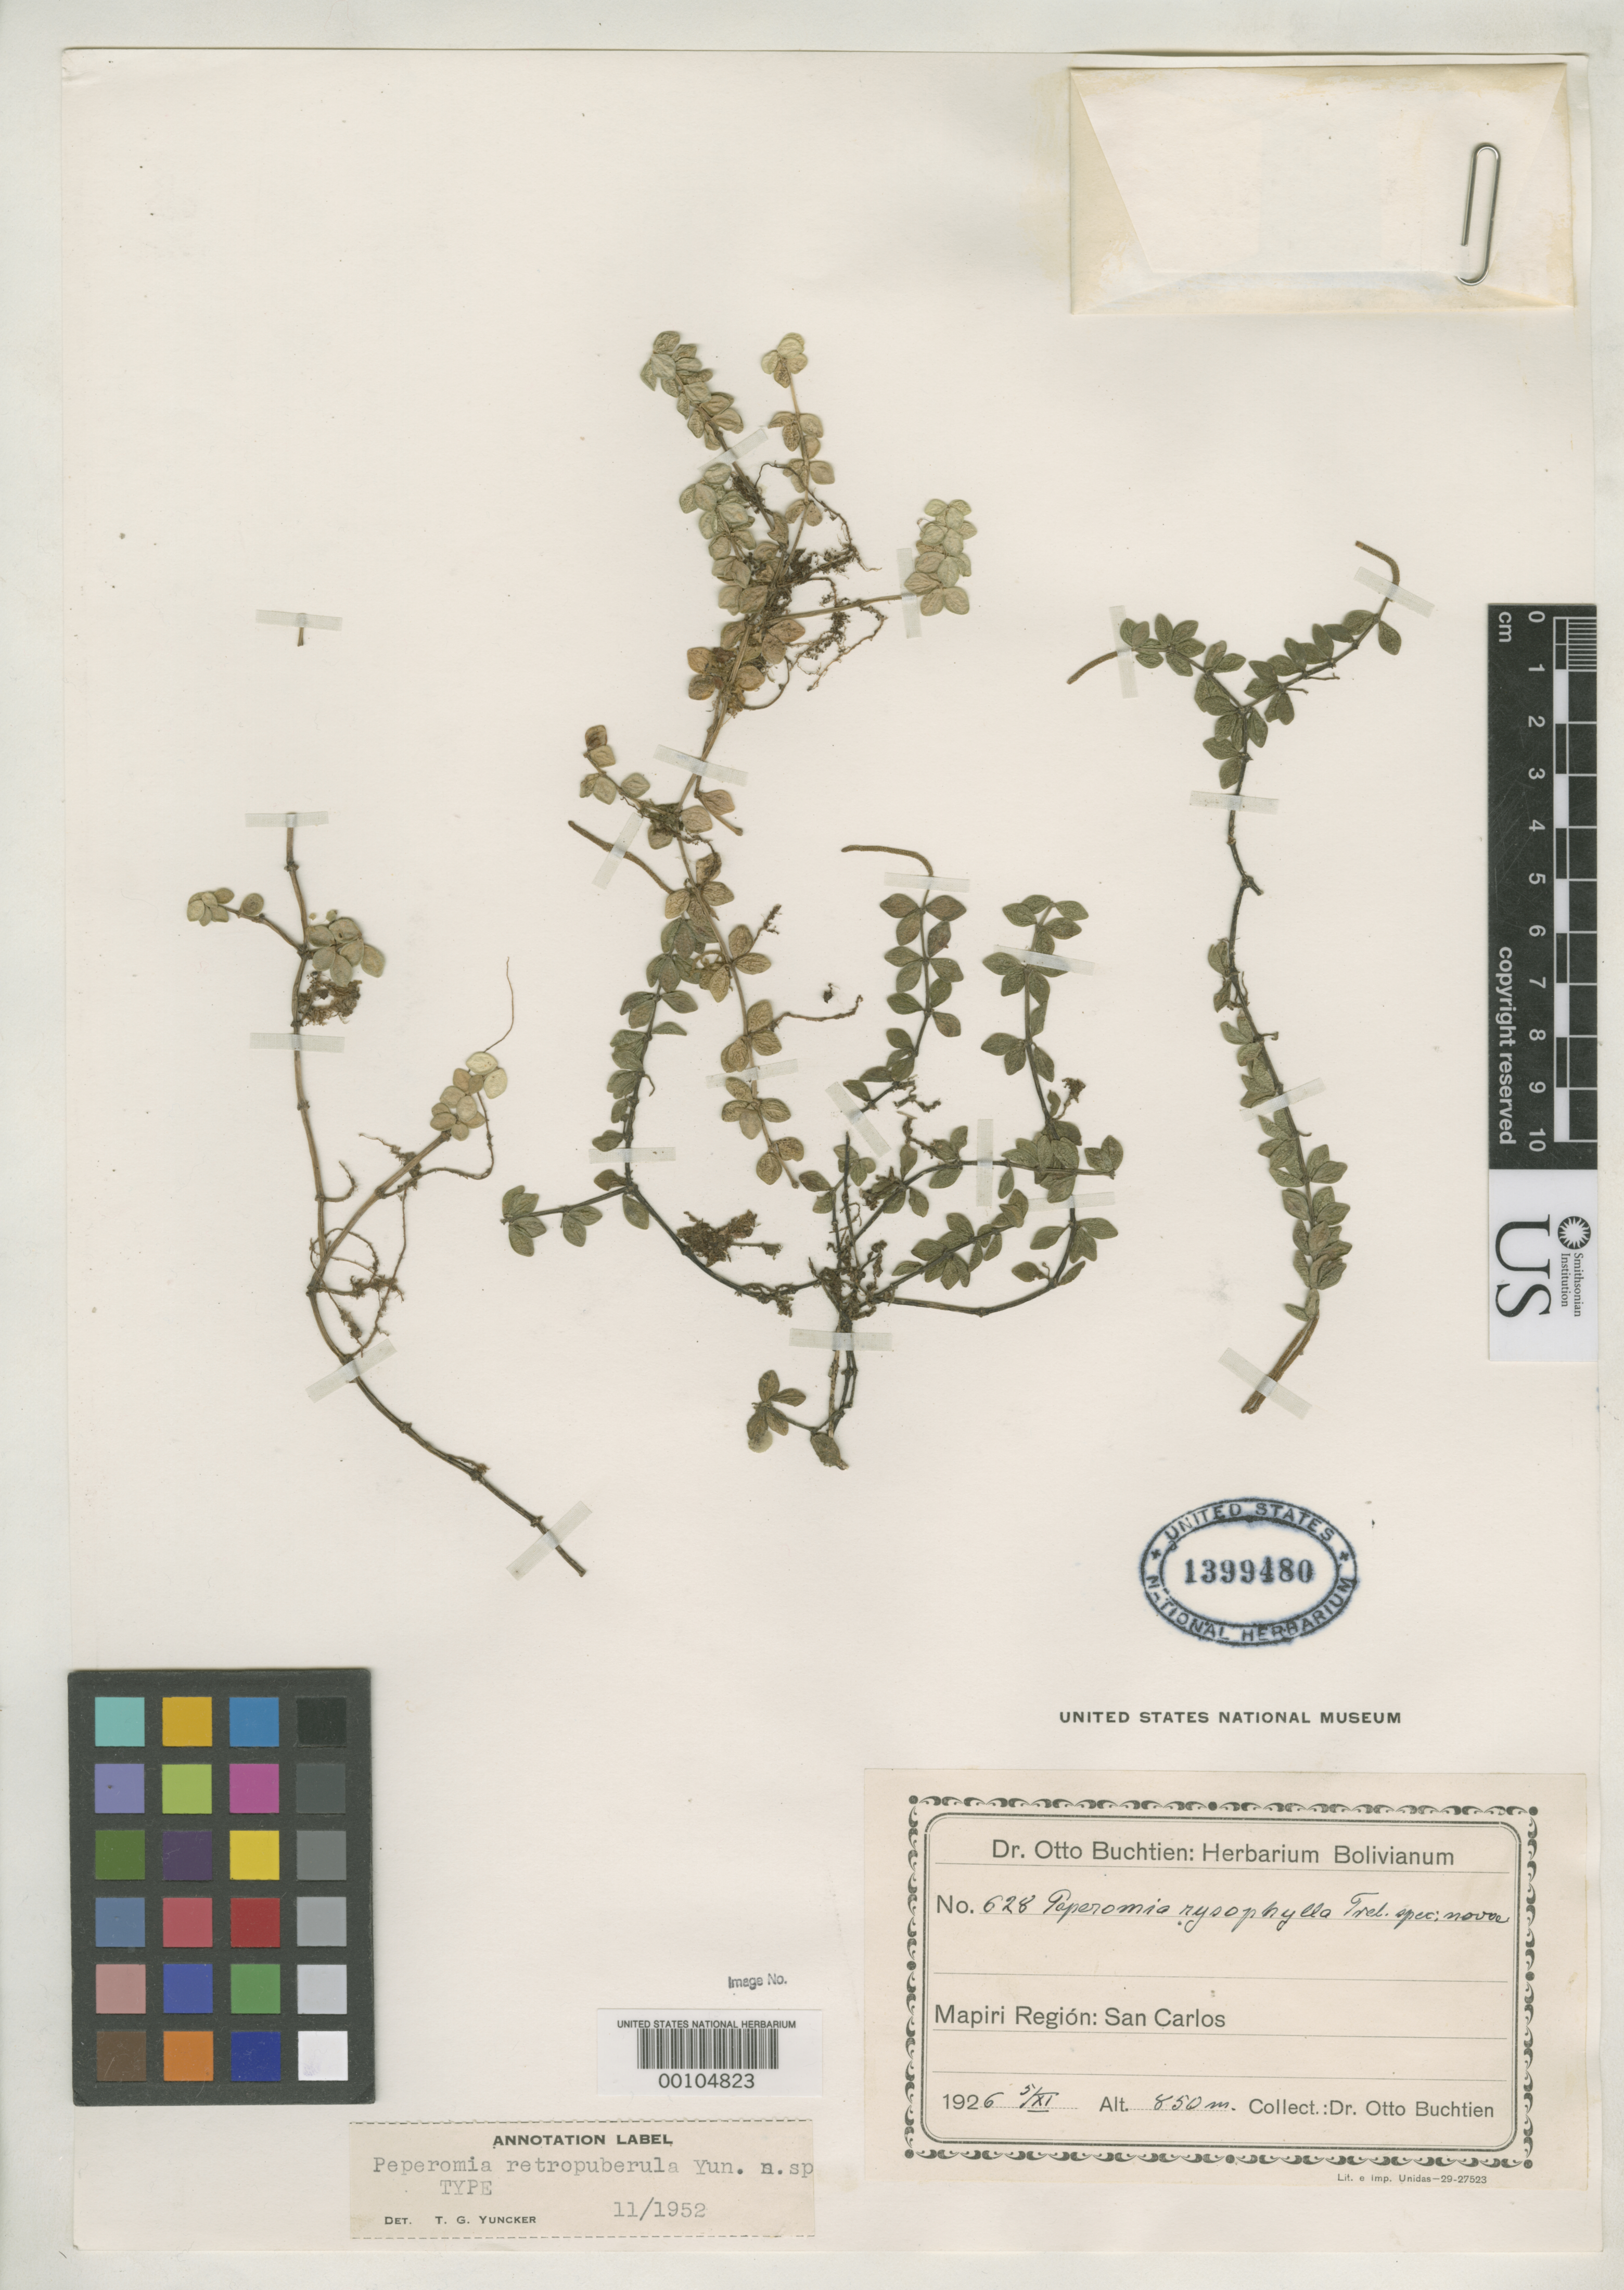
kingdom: Plantae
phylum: Tracheophyta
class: Magnoliopsida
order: Piperales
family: Piperaceae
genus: Peperomia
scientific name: Peperomia retropuberula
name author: Yunck.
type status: Holotype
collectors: O. Buchtien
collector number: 628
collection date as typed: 05 Nov 1926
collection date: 1926-11-05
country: Bolivia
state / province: La Paz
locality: Mapiri region, San Carlos.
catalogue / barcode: US 1399480